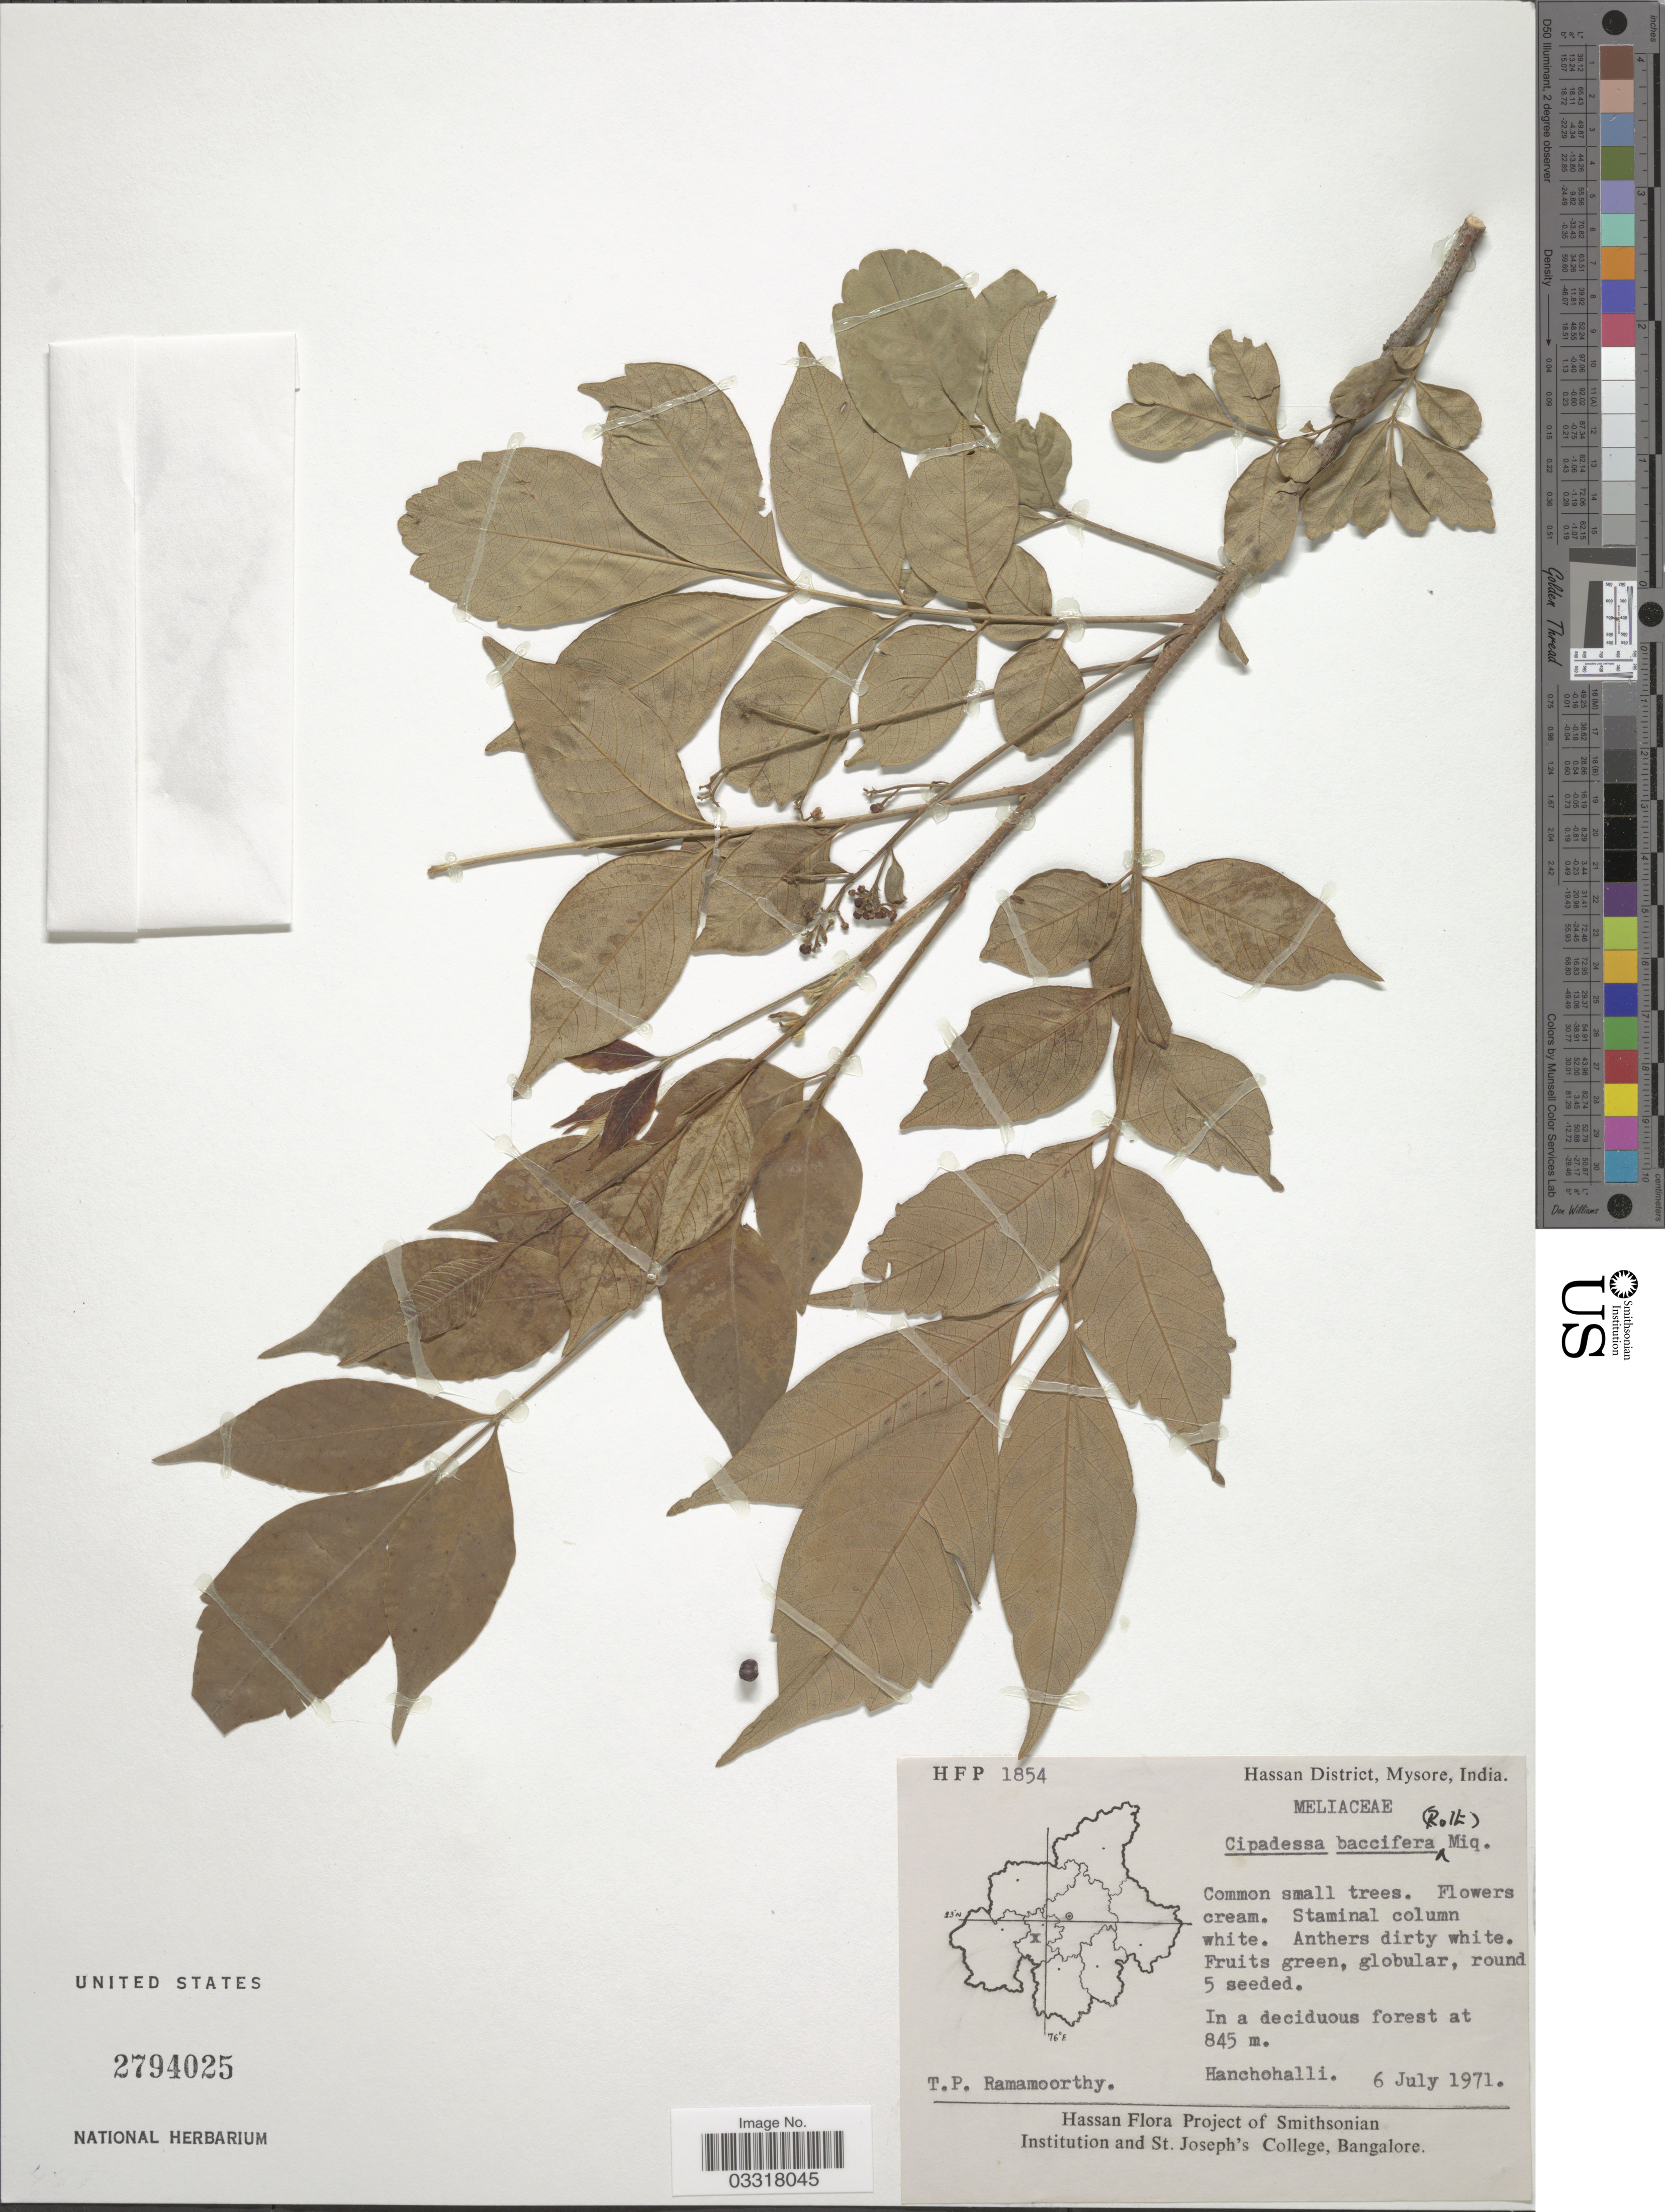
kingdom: Plantae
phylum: Tracheophyta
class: Magnoliopsida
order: Sapindales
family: Meliaceae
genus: Cipadessa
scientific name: Cipadessa baccifera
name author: Miq.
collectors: T. P. Ramamoorthy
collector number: HFP1854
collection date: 1971-07-06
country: India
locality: Hassan District, Mysore. Hanchohalli.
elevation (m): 845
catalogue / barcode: US 2794025